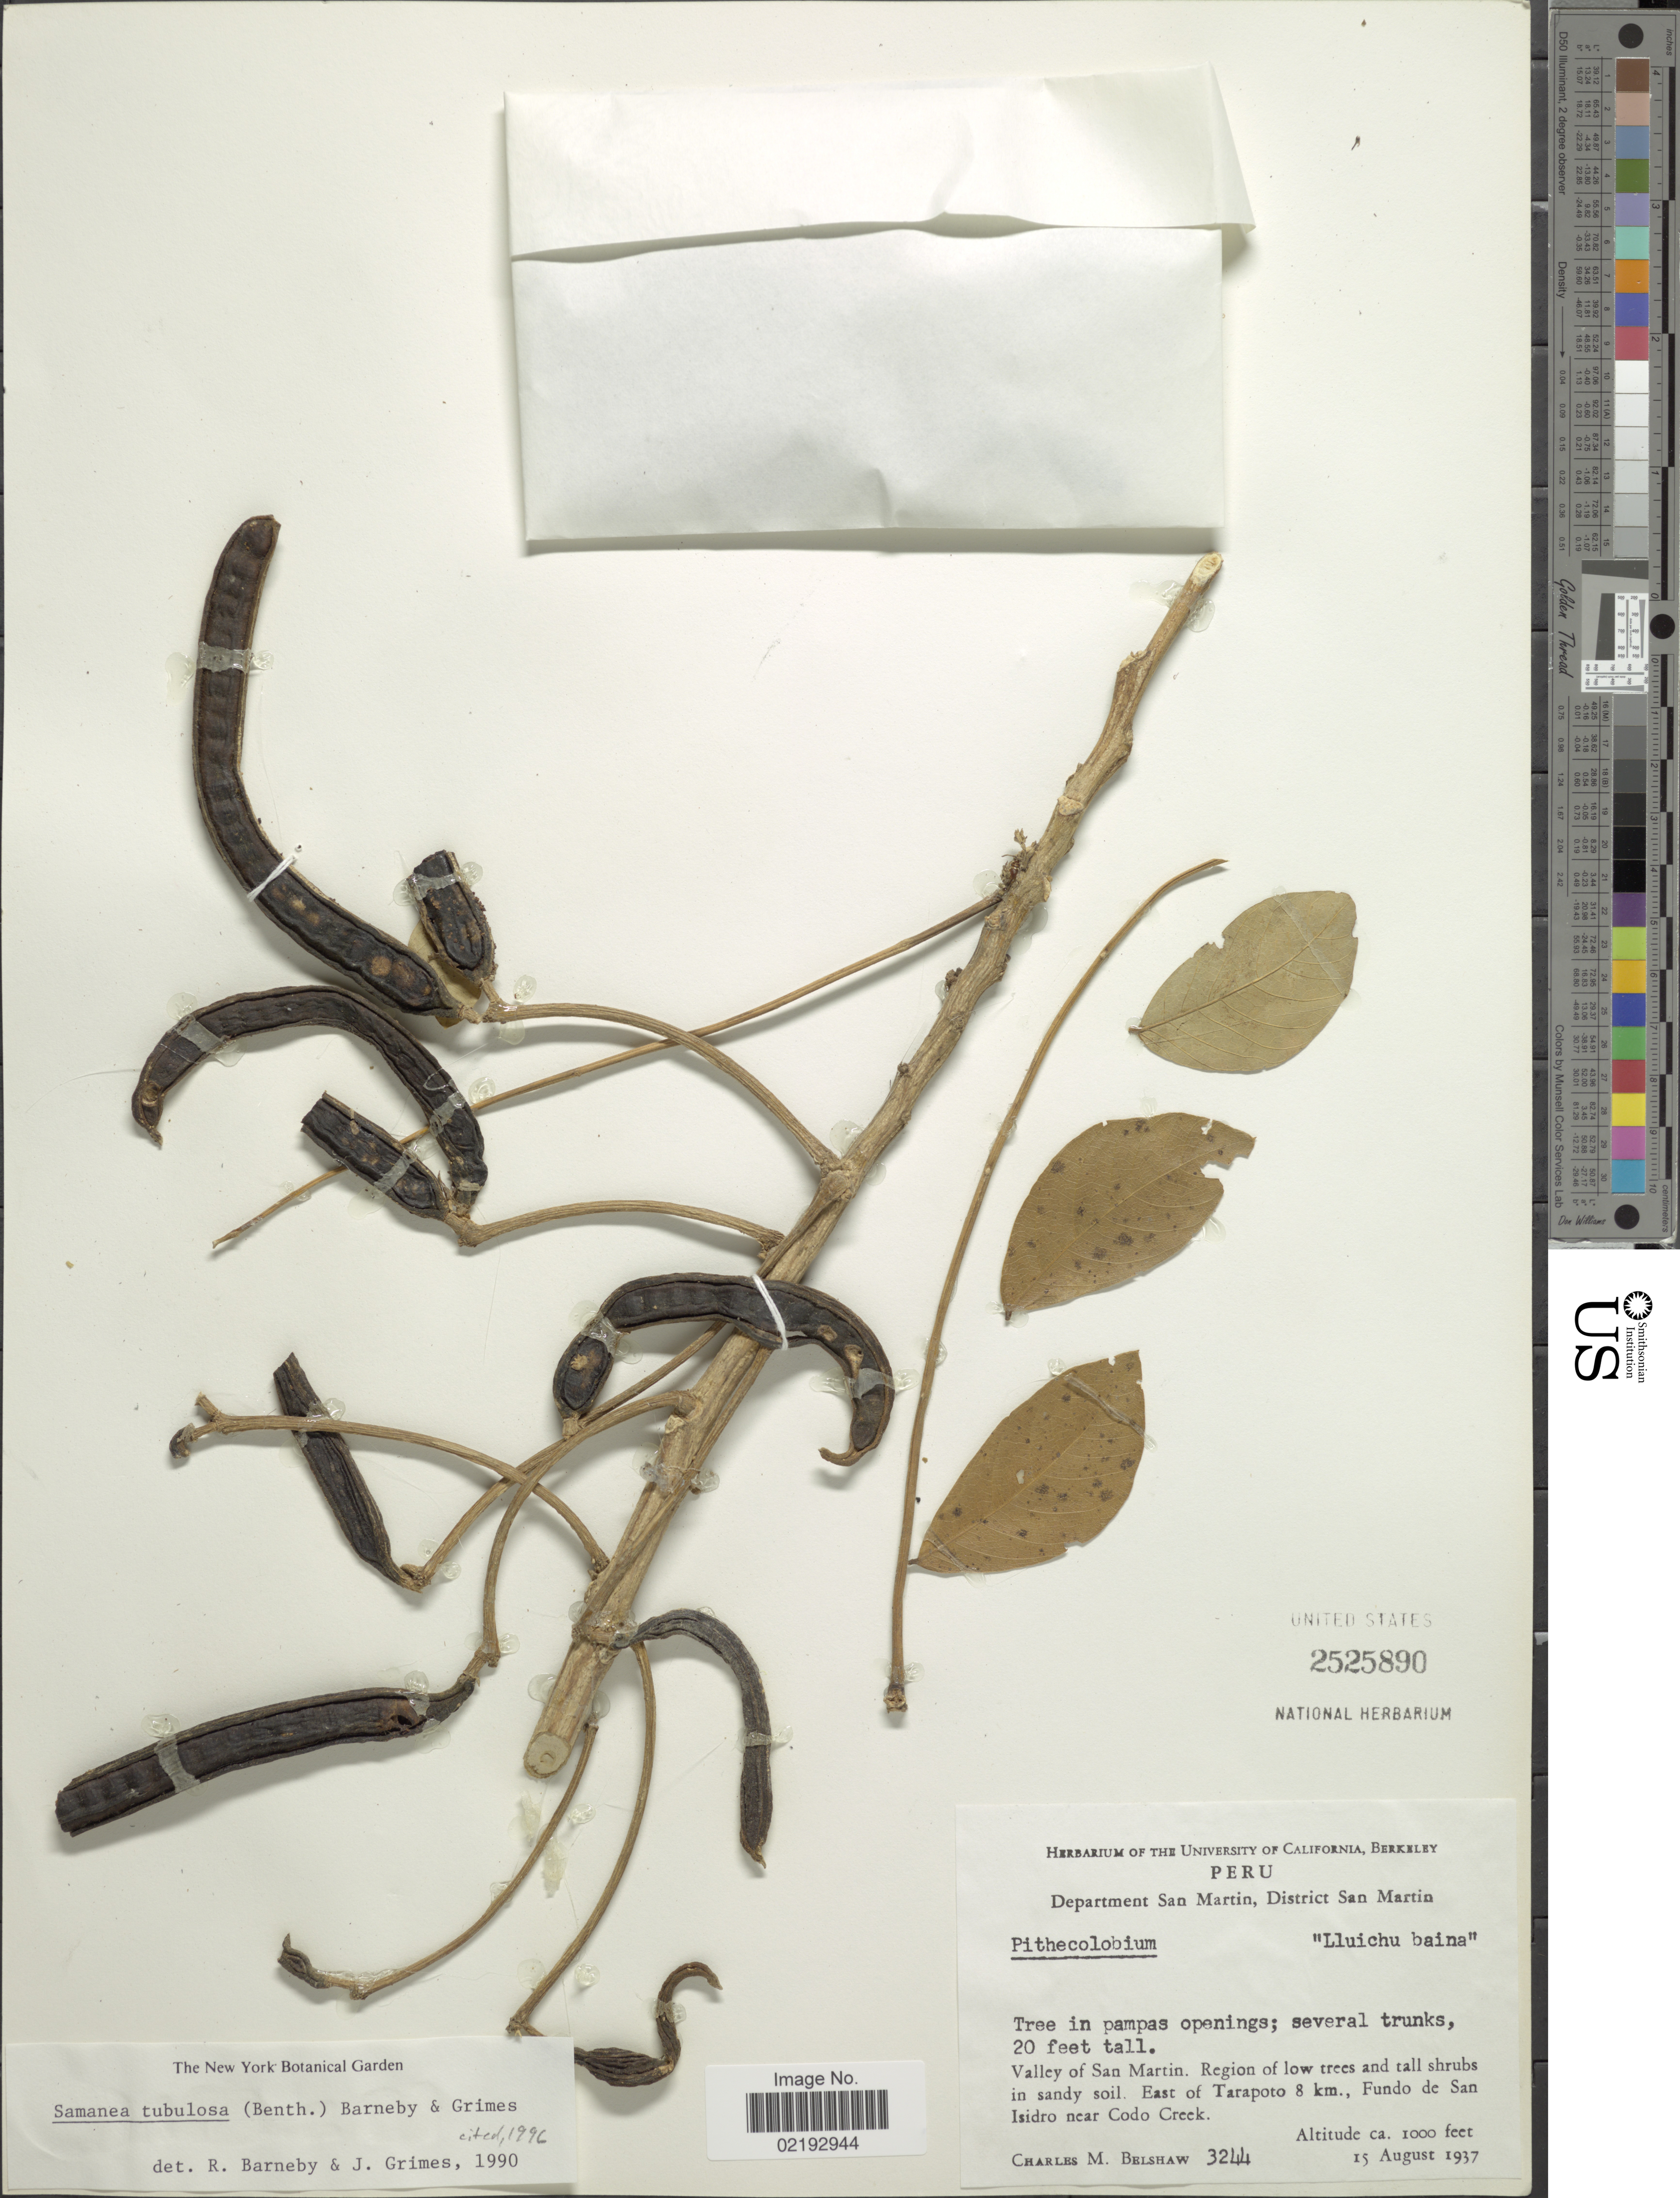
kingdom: Plantae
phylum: Tracheophyta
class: Magnoliopsida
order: Fabales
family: Fabaceae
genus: Samanea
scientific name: Samanea tubulosa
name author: (Benth.) Barneby & J.W. Grimes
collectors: C. Shaw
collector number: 3244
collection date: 1937-08-15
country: Peru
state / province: San Martín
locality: District San Martin, Valley of San Martin, east of Tarapoto 8 km Fundo de San Isidro near Codo Creek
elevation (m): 305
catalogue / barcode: US 2525890